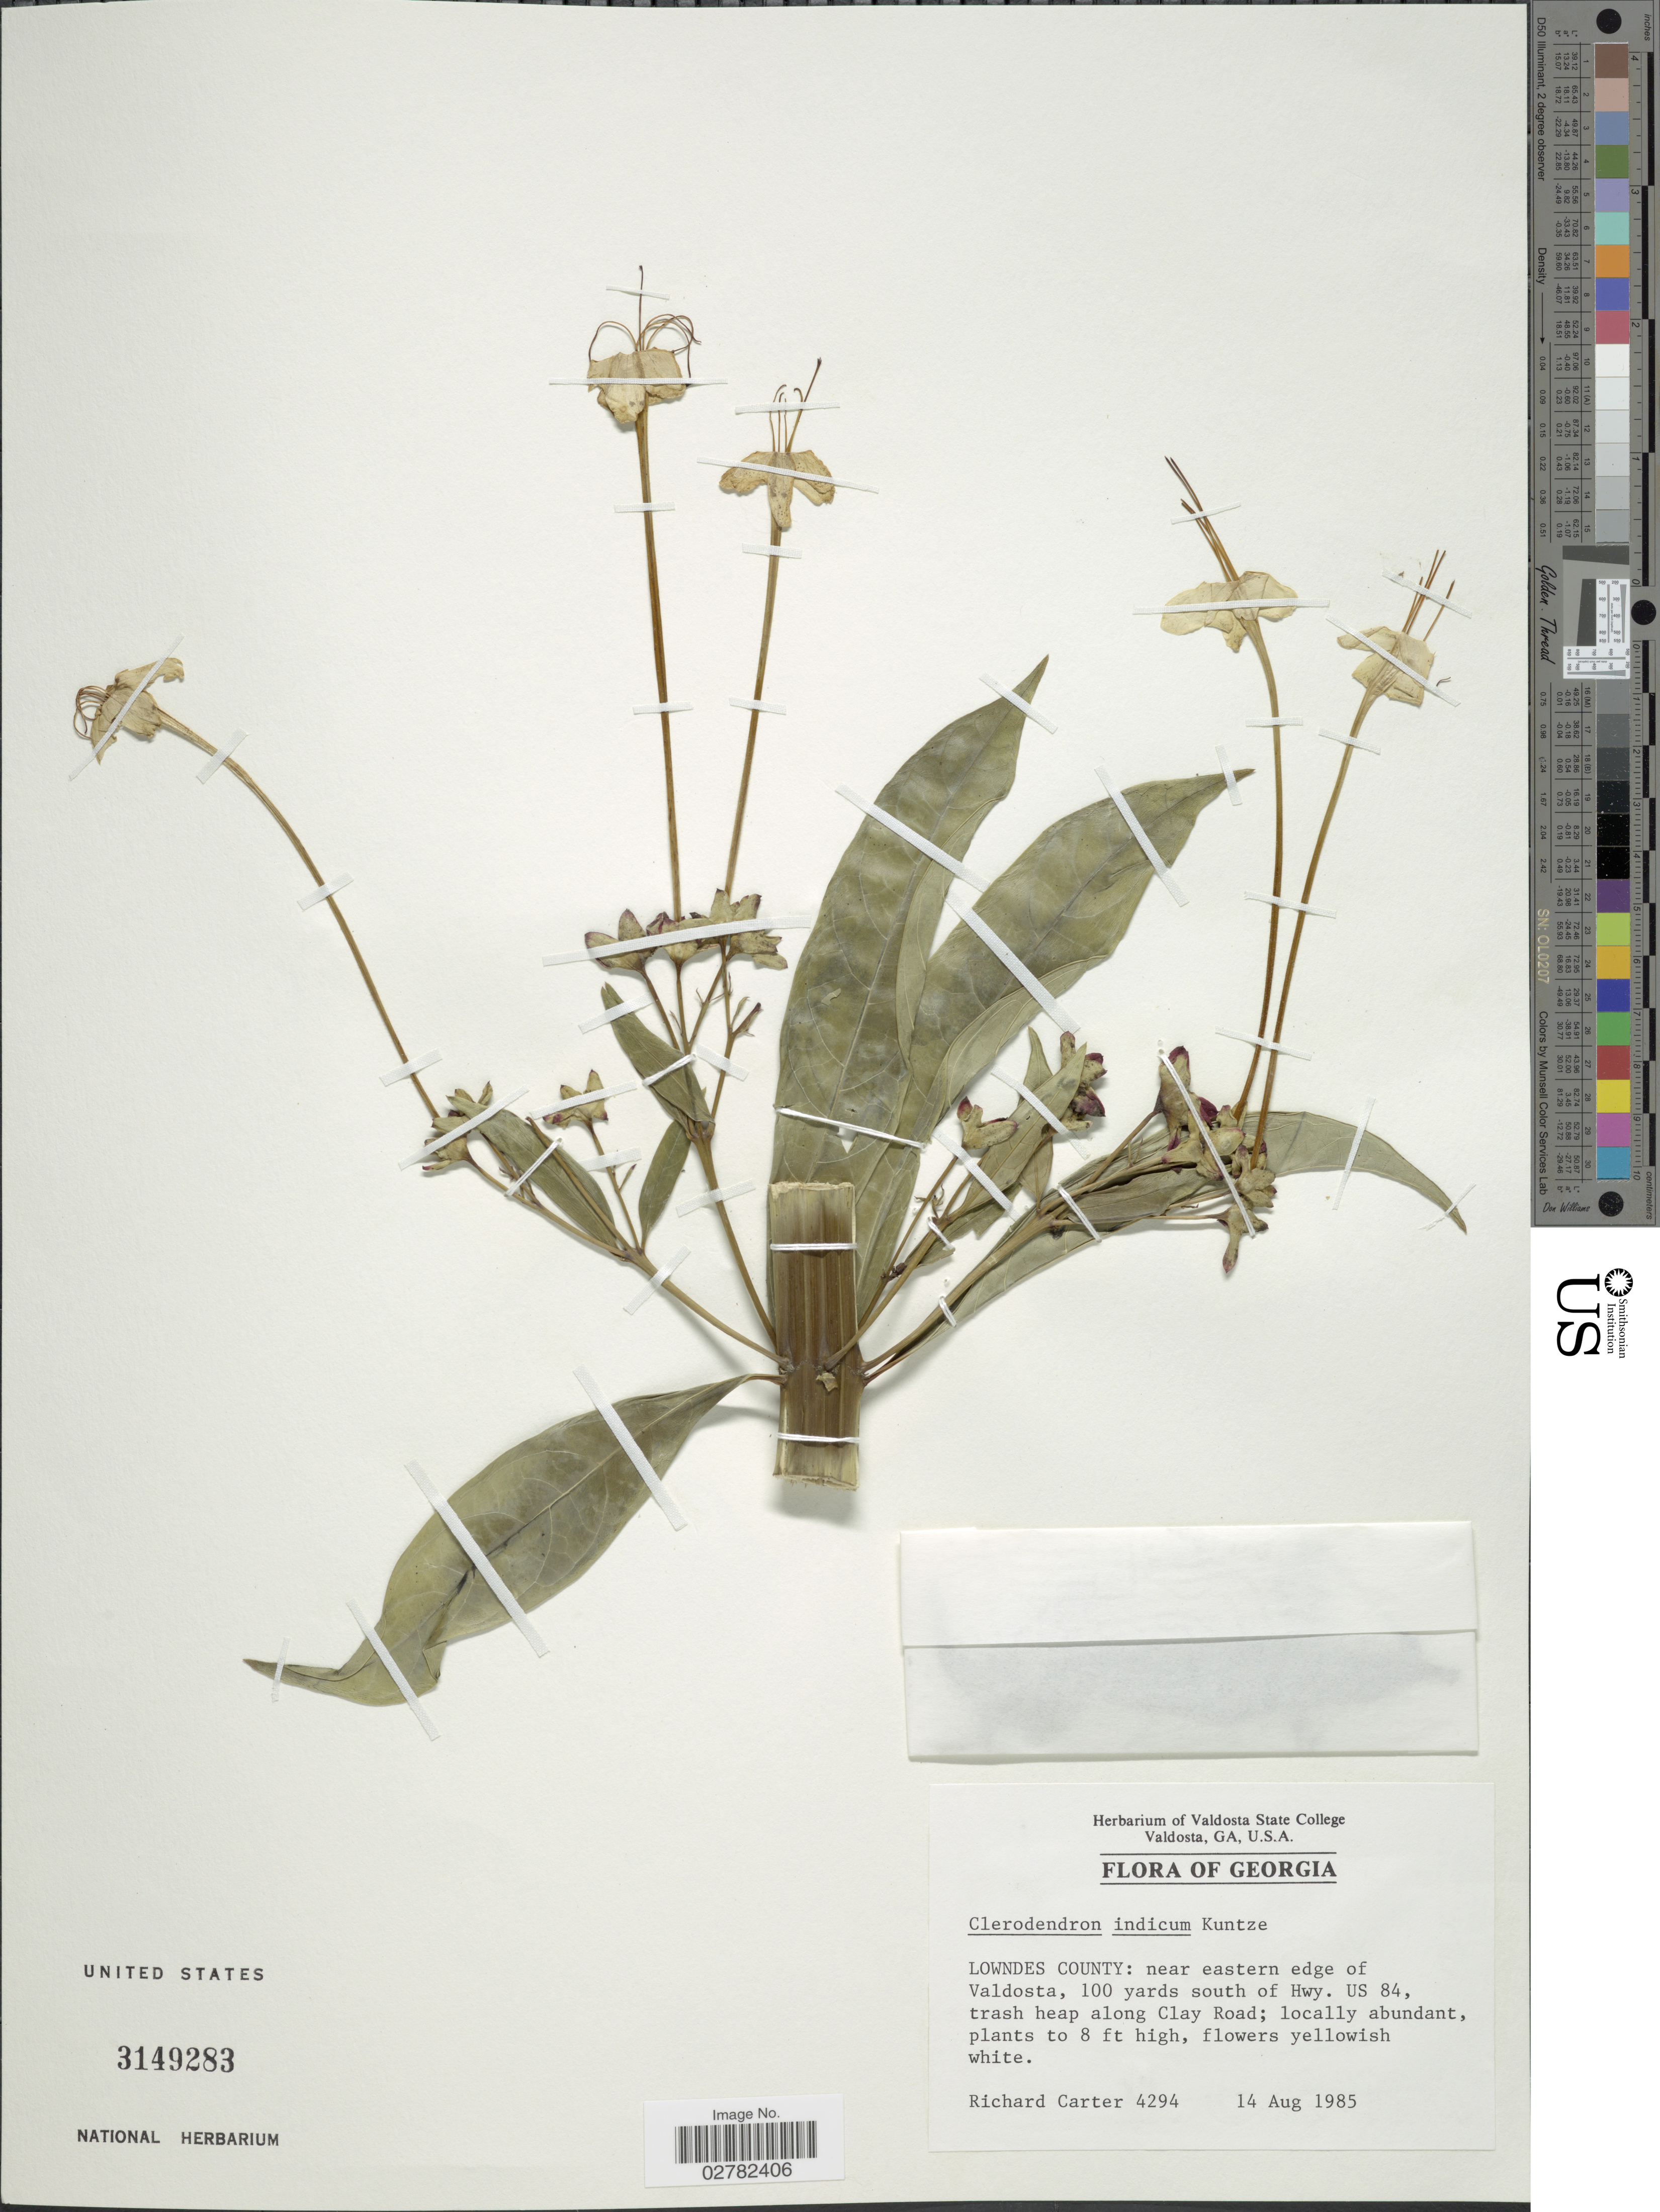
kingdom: Plantae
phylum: Tracheophyta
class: Magnoliopsida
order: Lamiales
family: Lamiaceae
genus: Clerodendrum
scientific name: Clerodendrum indicum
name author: (L.) Kuntze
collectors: R. Carter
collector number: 4294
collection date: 1985-08-14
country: United States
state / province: Georgia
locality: Lowndes County: near eastern edge of Valdosta, 100 yards south of Hwy. US 84, trash heap along Clay Road.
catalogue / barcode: US 3149283